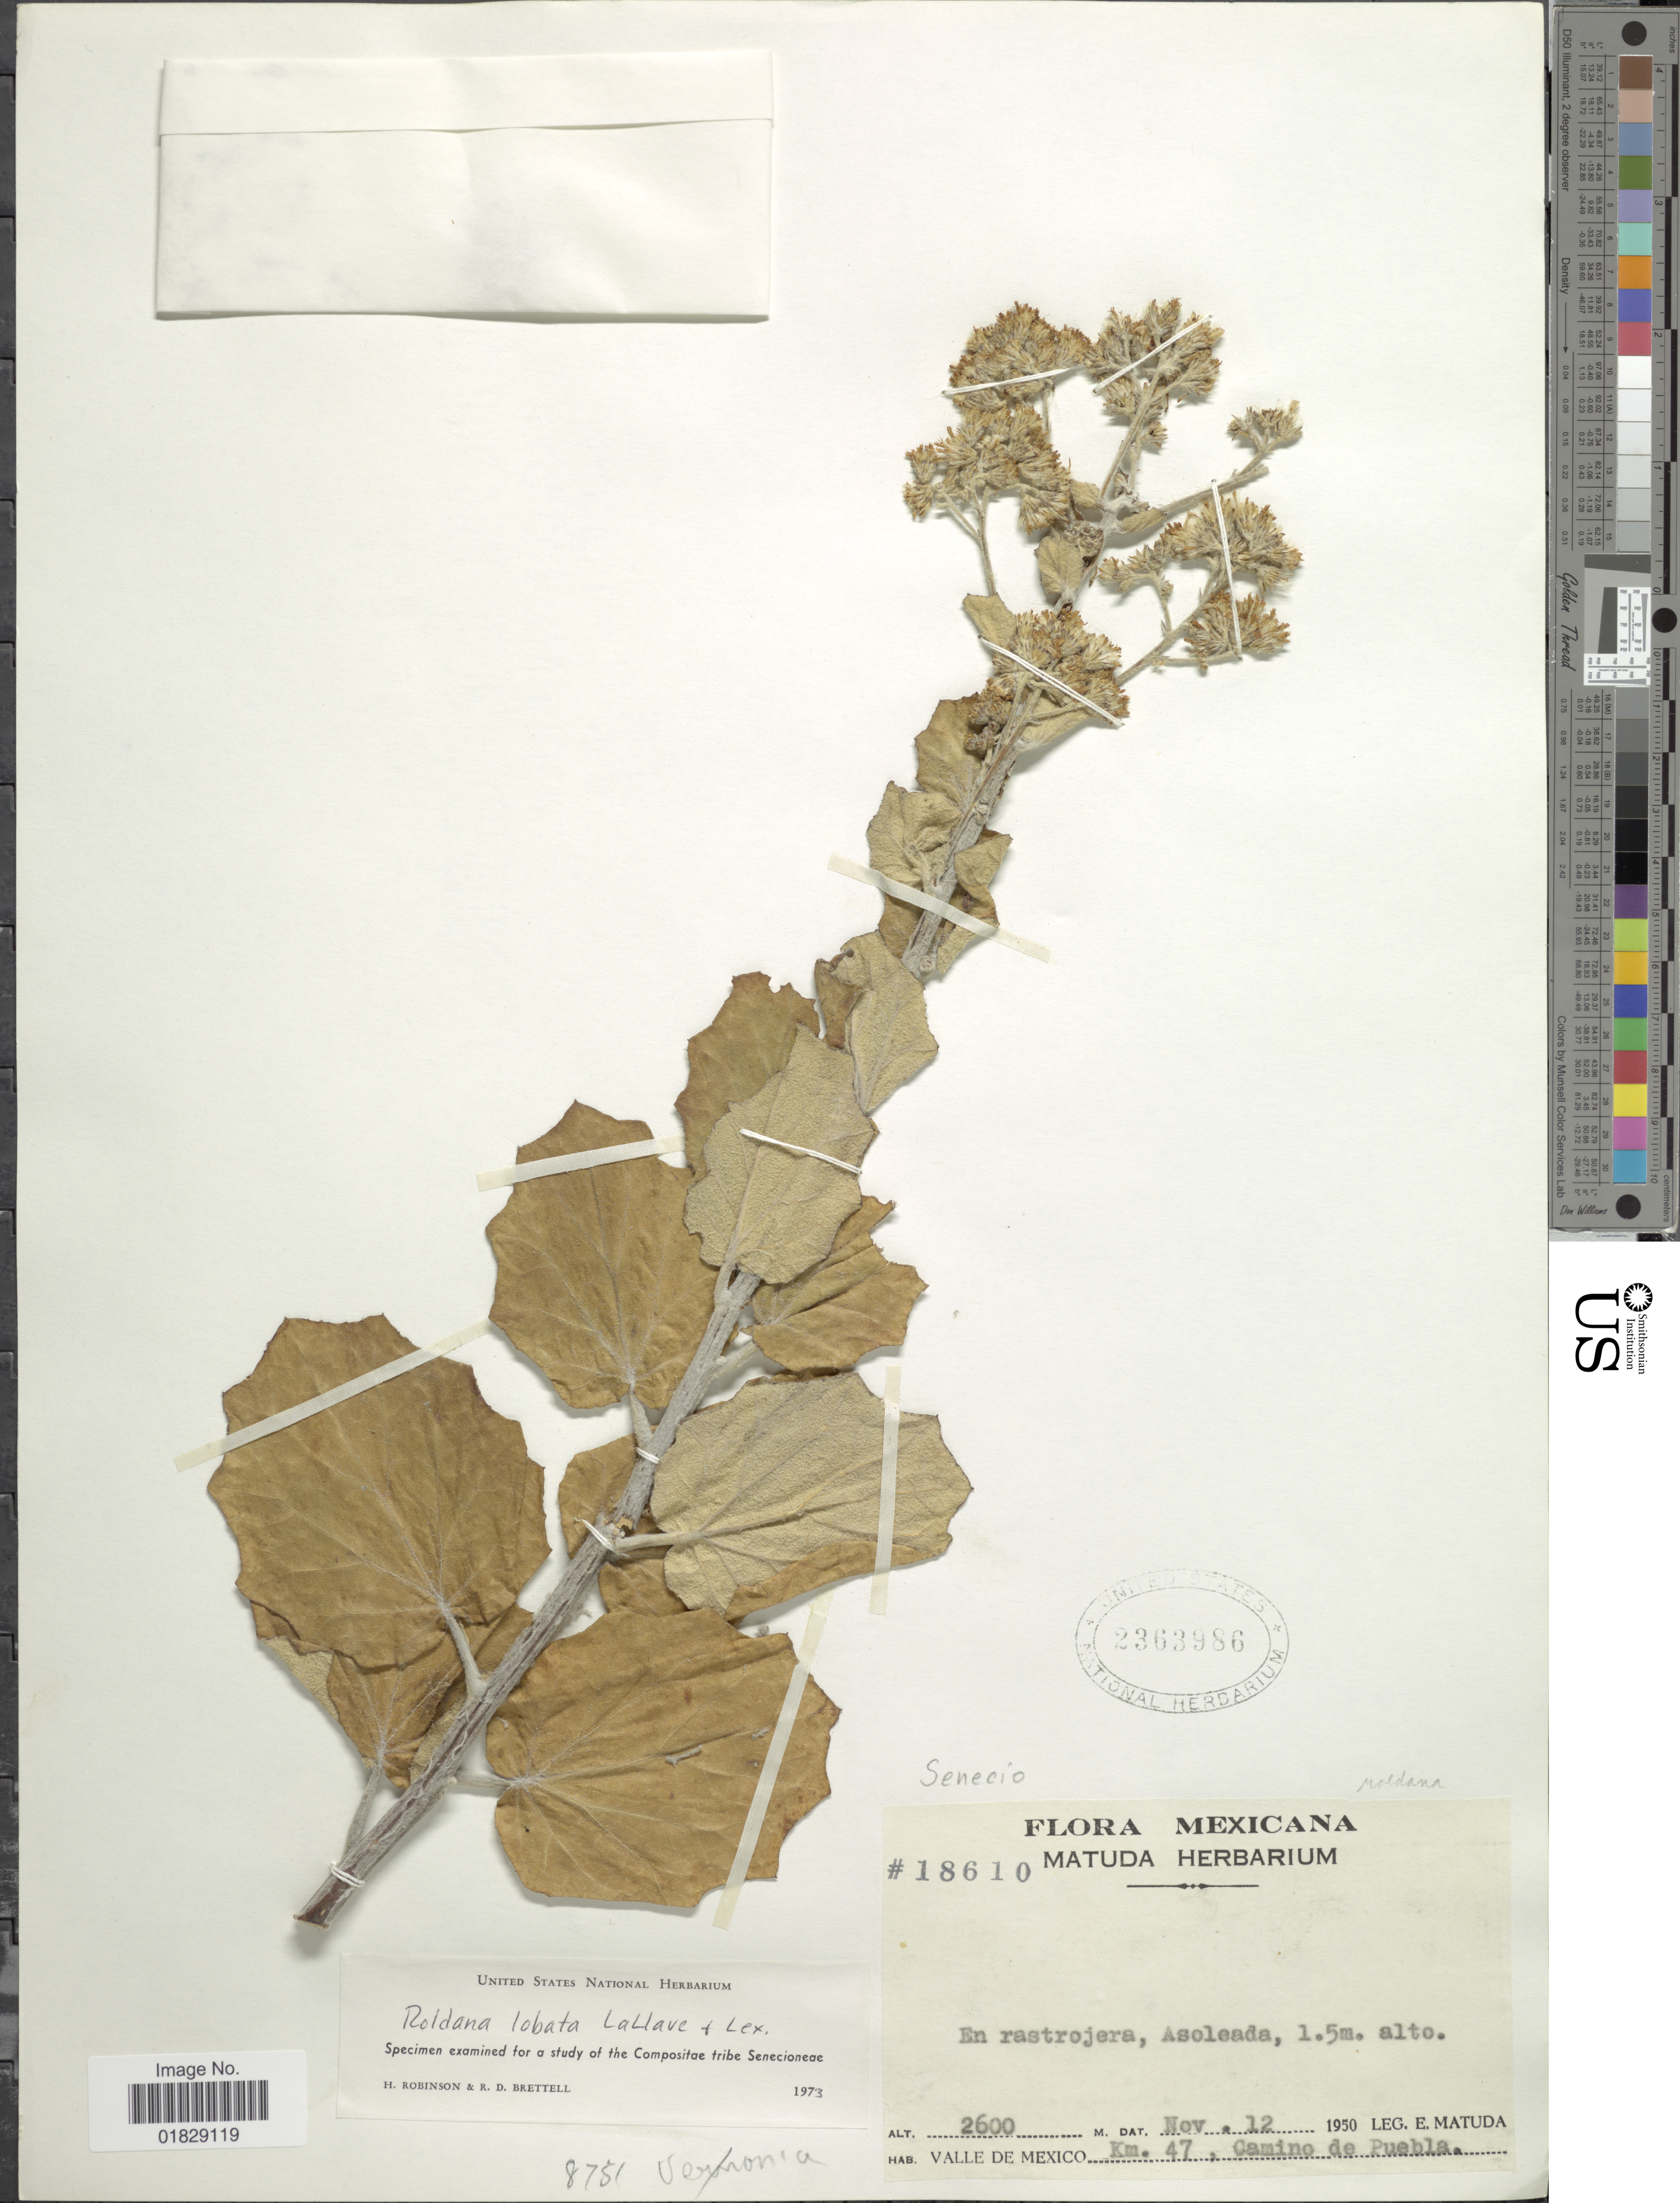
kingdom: Plantae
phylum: Tracheophyta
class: Magnoliopsida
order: Asterales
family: Asteraceae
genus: Roldana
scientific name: Roldana lobata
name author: La Llave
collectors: E. Matuda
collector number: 18610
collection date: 1950-11-12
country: Mexico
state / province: Puebla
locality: Valle de Mexico. Km. 47, Camino de Puebla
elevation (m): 2600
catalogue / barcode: US 2363986